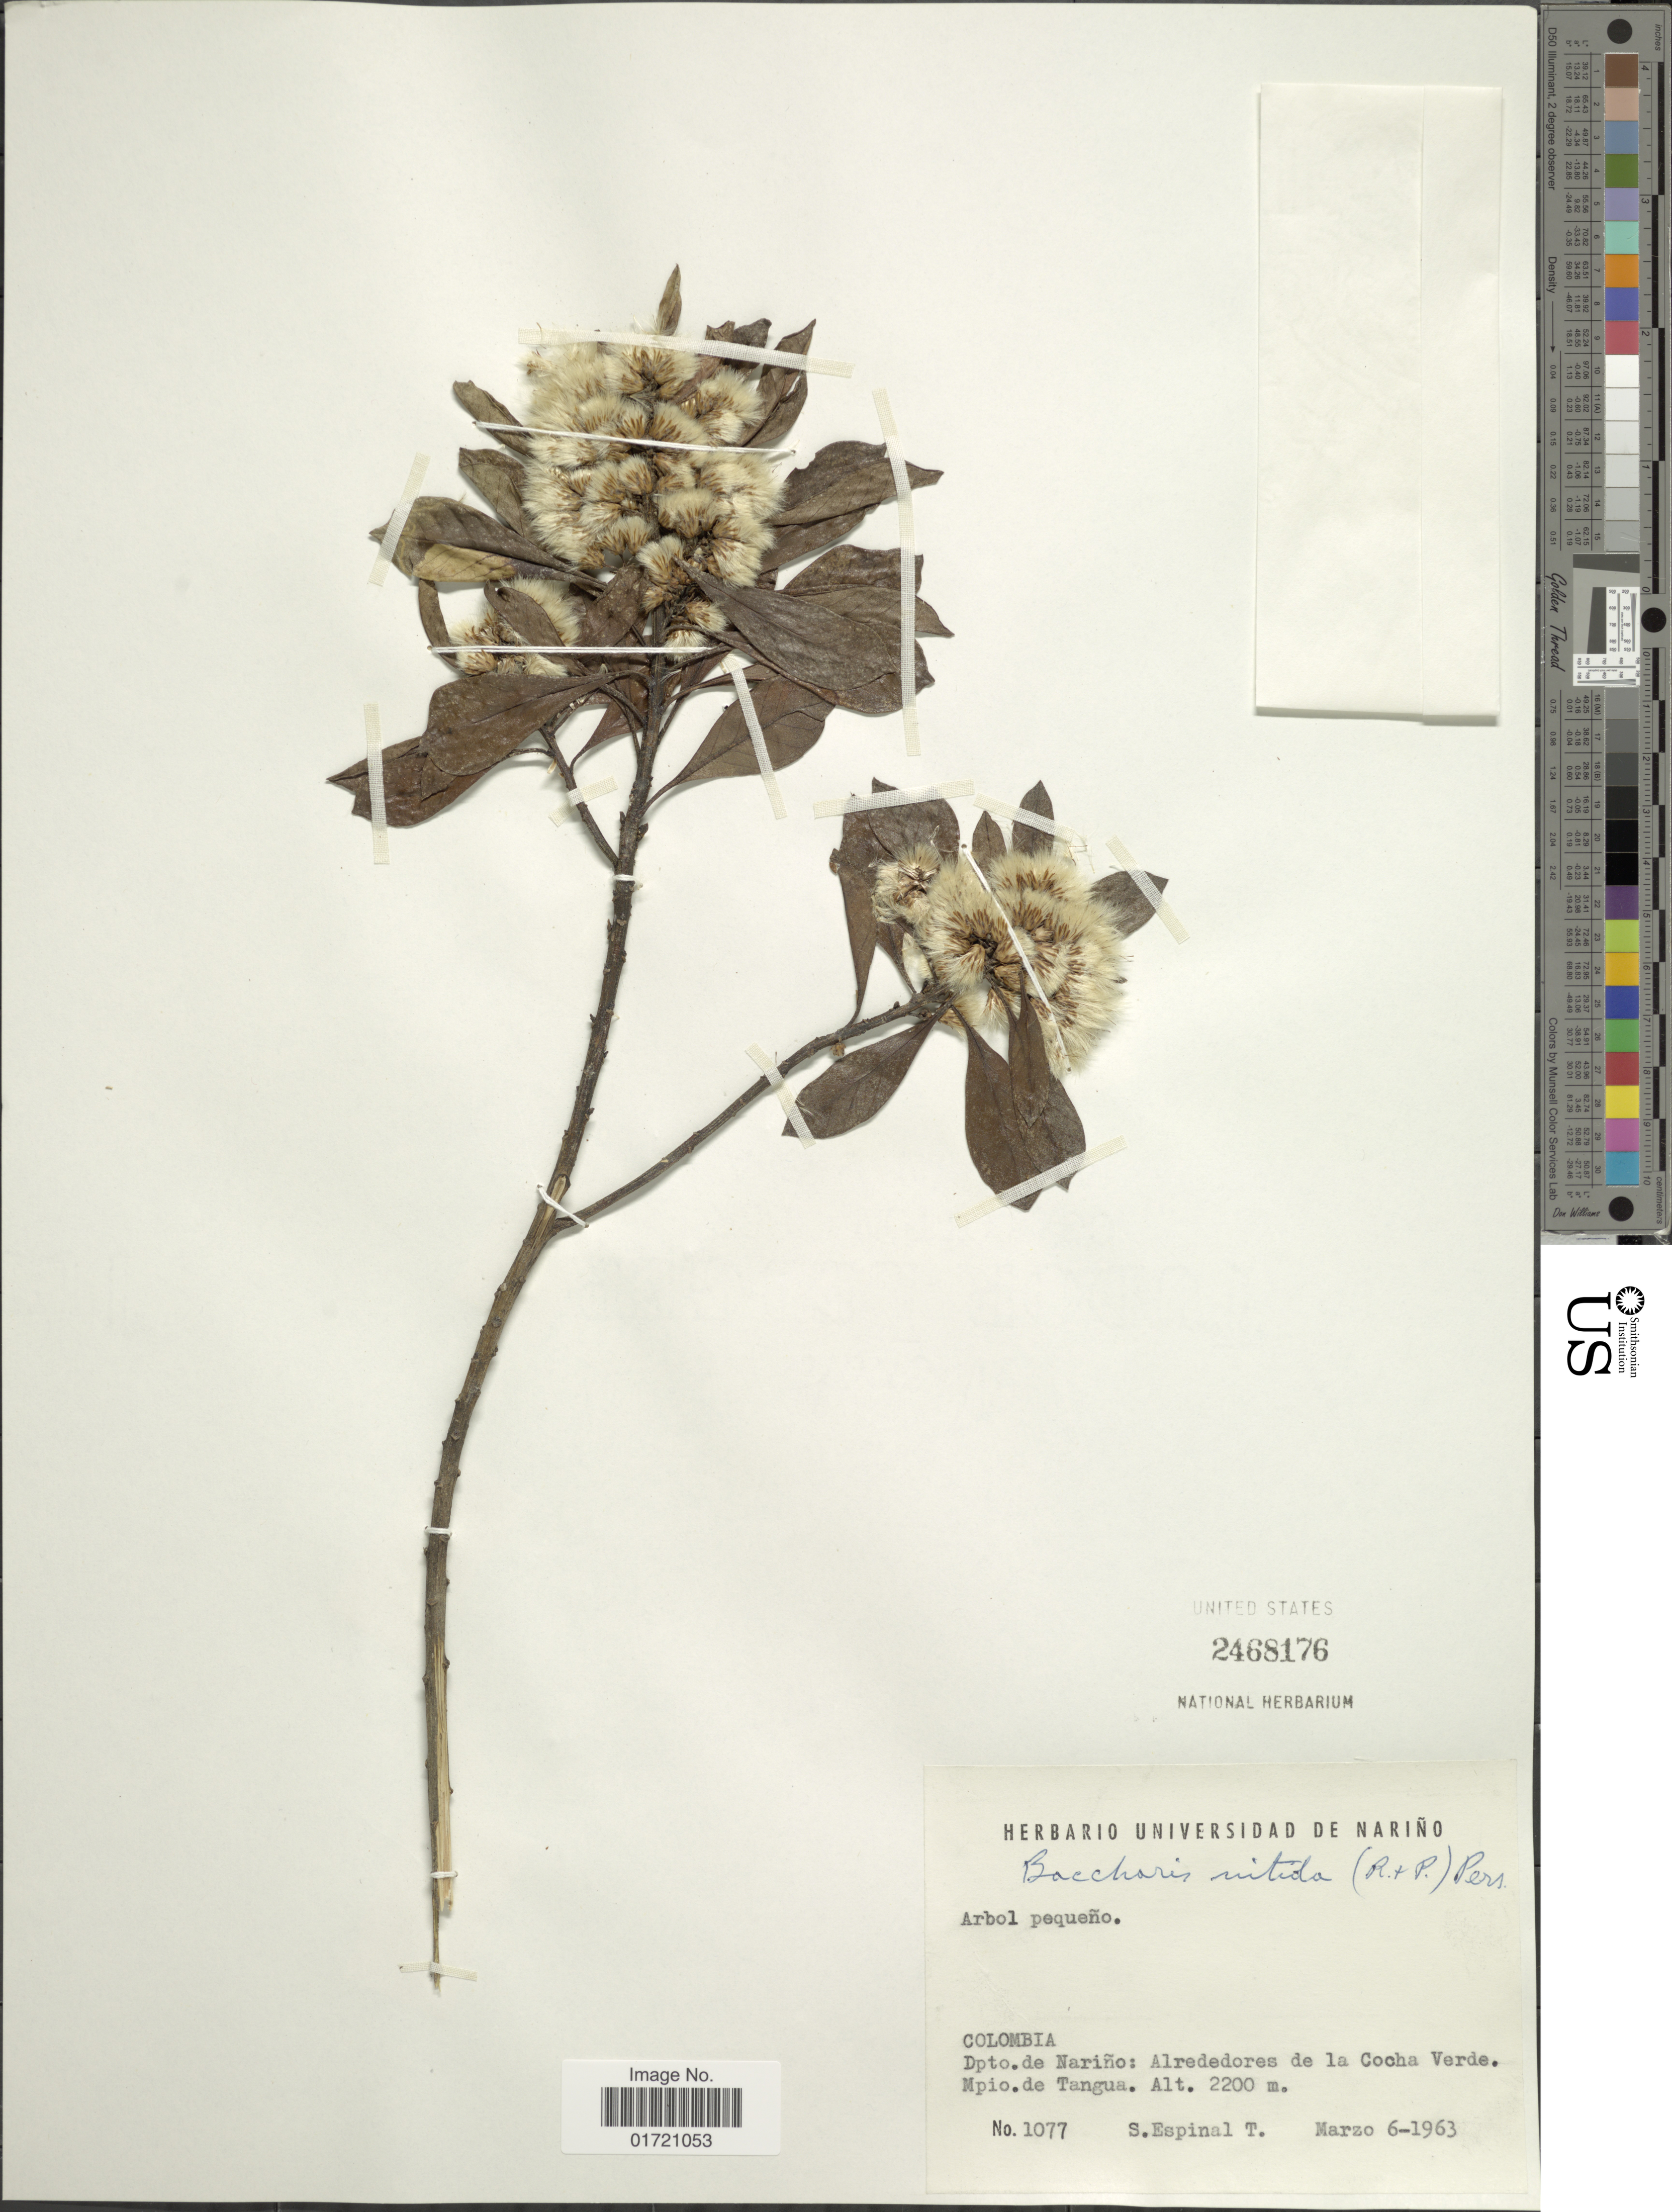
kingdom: Plantae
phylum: Tracheophyta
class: Magnoliopsida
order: Asterales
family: Asteraceae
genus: Baccharis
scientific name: Baccharis nitida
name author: (Ruiz & Pav.) Pers.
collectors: S. T. Espinal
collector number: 1077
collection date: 1963-03-06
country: Colombia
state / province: Nariño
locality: Dpto. de Nariño: Alrededores de la Coocha Verde. Mpio. de Tangua.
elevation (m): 2200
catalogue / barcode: US 2468176